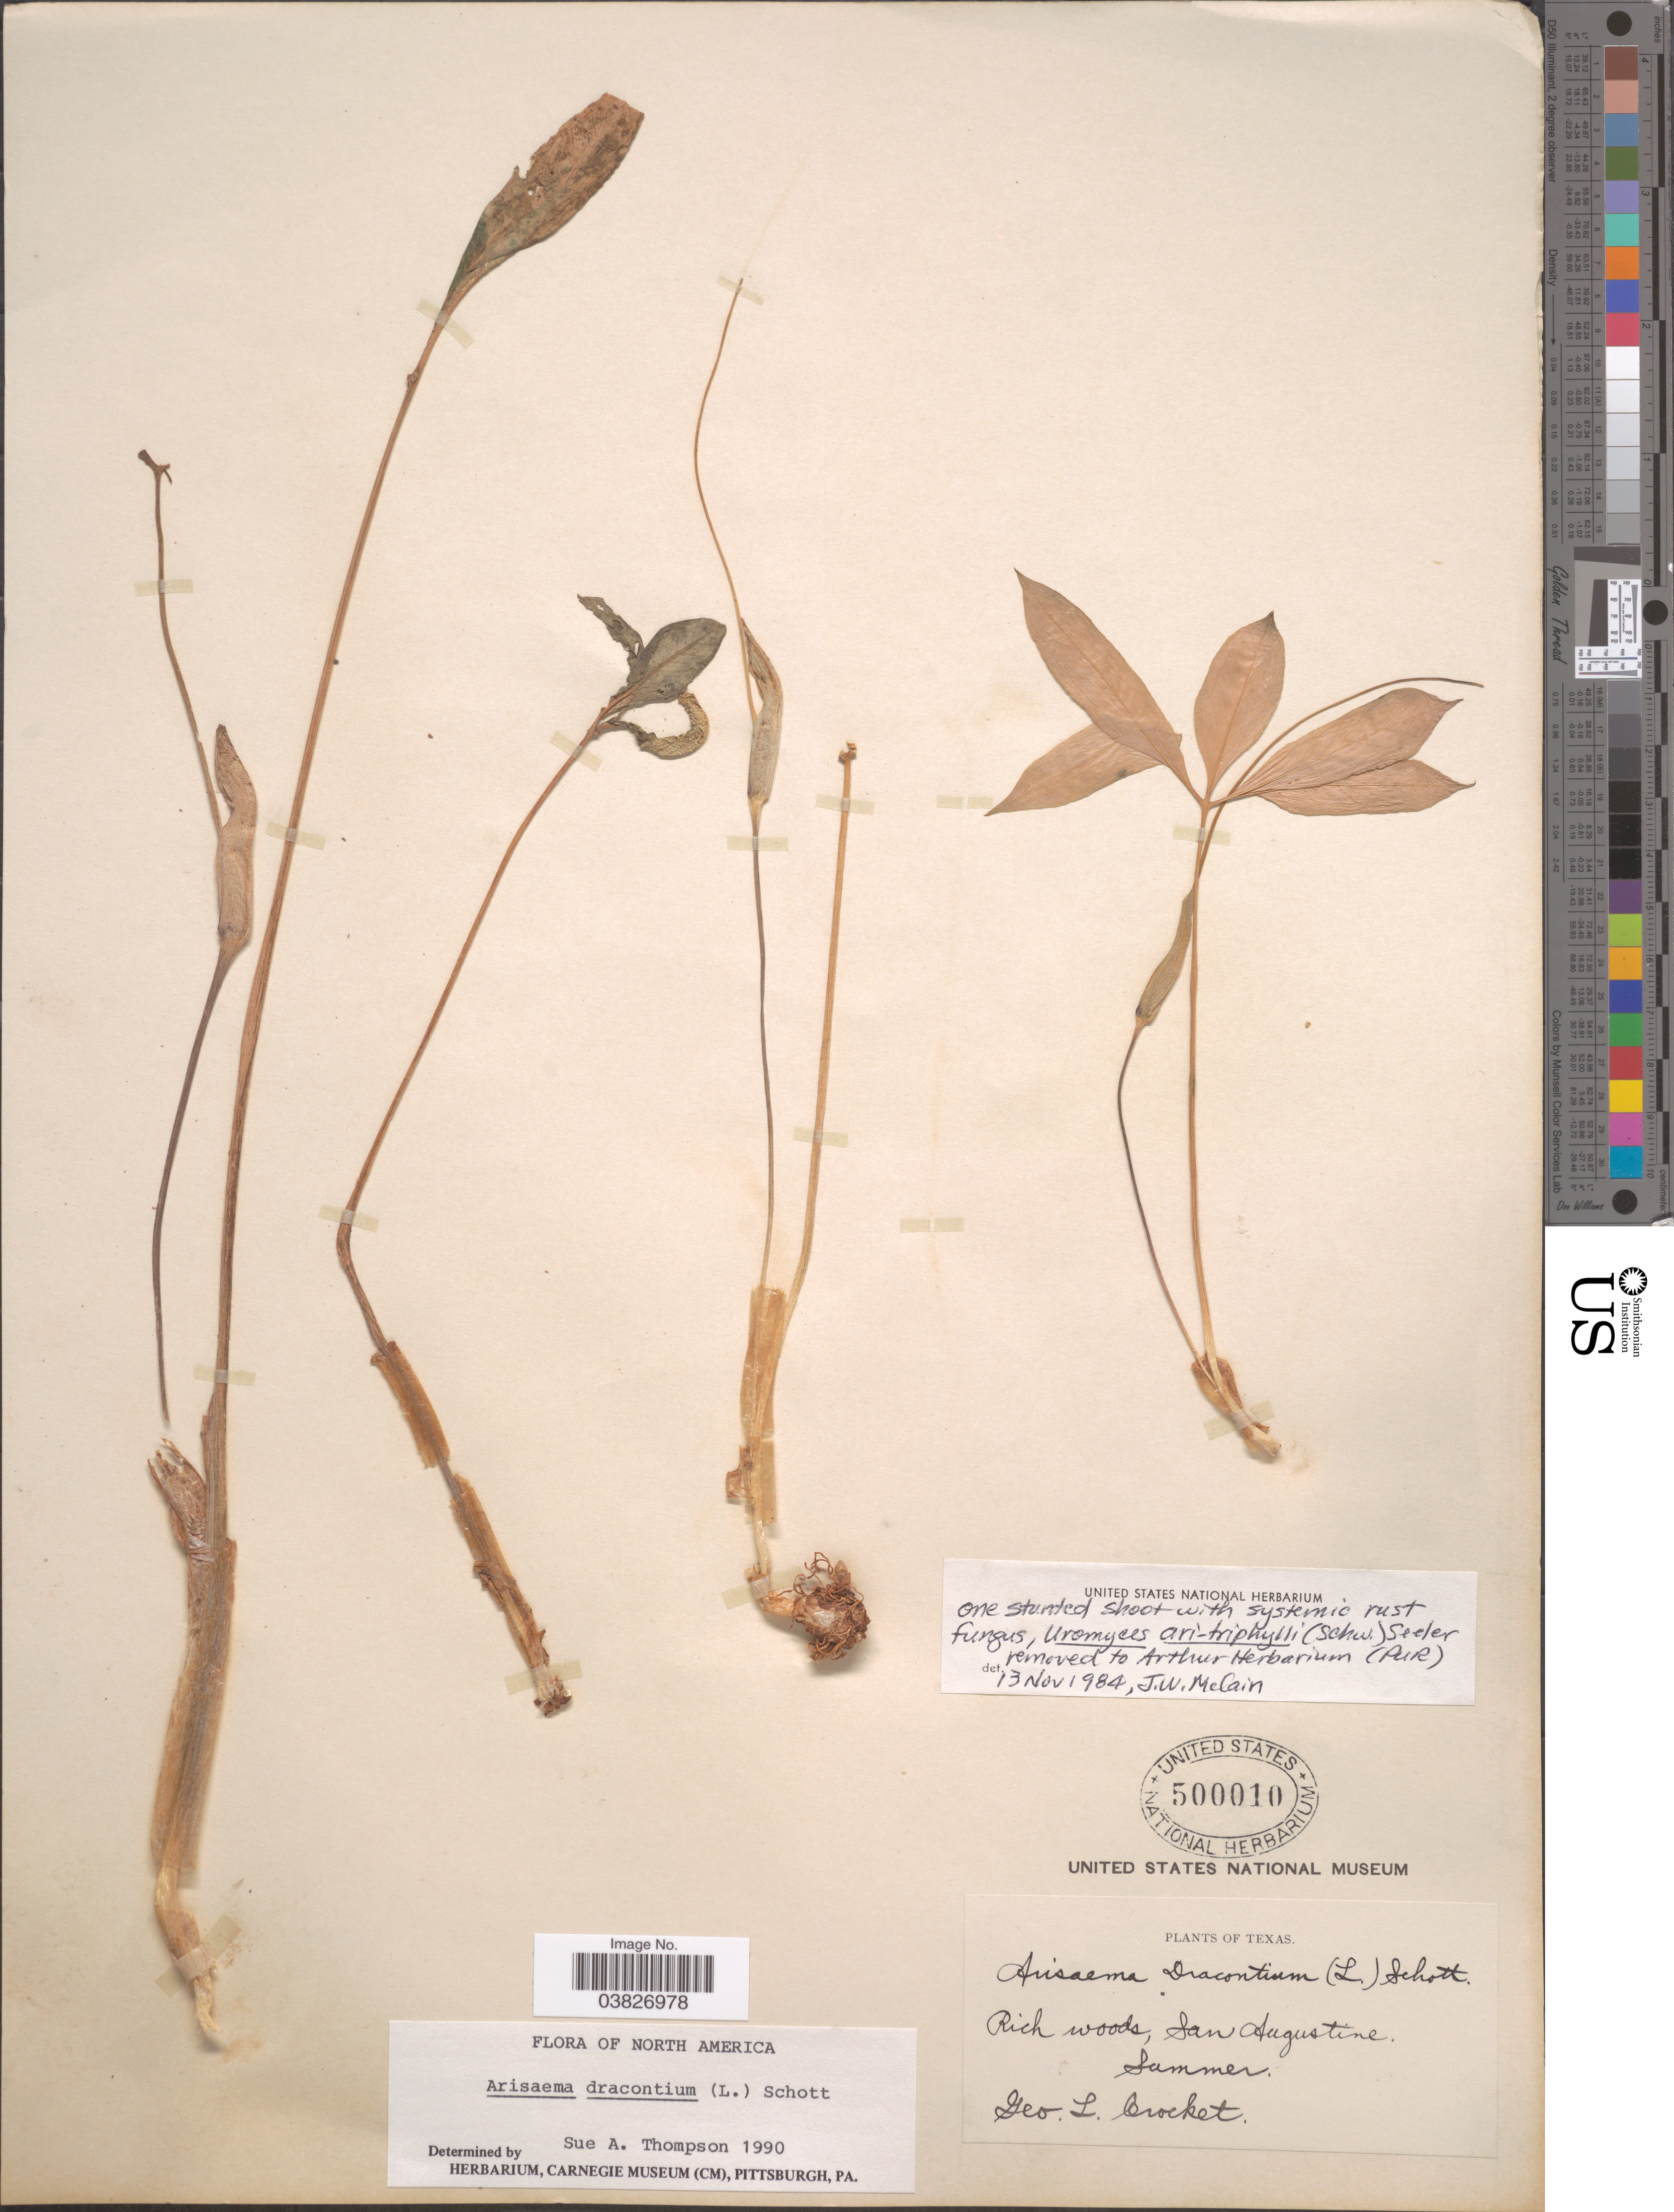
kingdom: Plantae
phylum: Tracheophyta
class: Liliopsida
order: Alismatales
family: Araceae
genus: Arisaema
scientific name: Arisaema dracontium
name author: (L.) Schott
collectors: G. Crocket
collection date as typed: Summer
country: United States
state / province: Texas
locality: Rich woods, San Augustine.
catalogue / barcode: US 500010